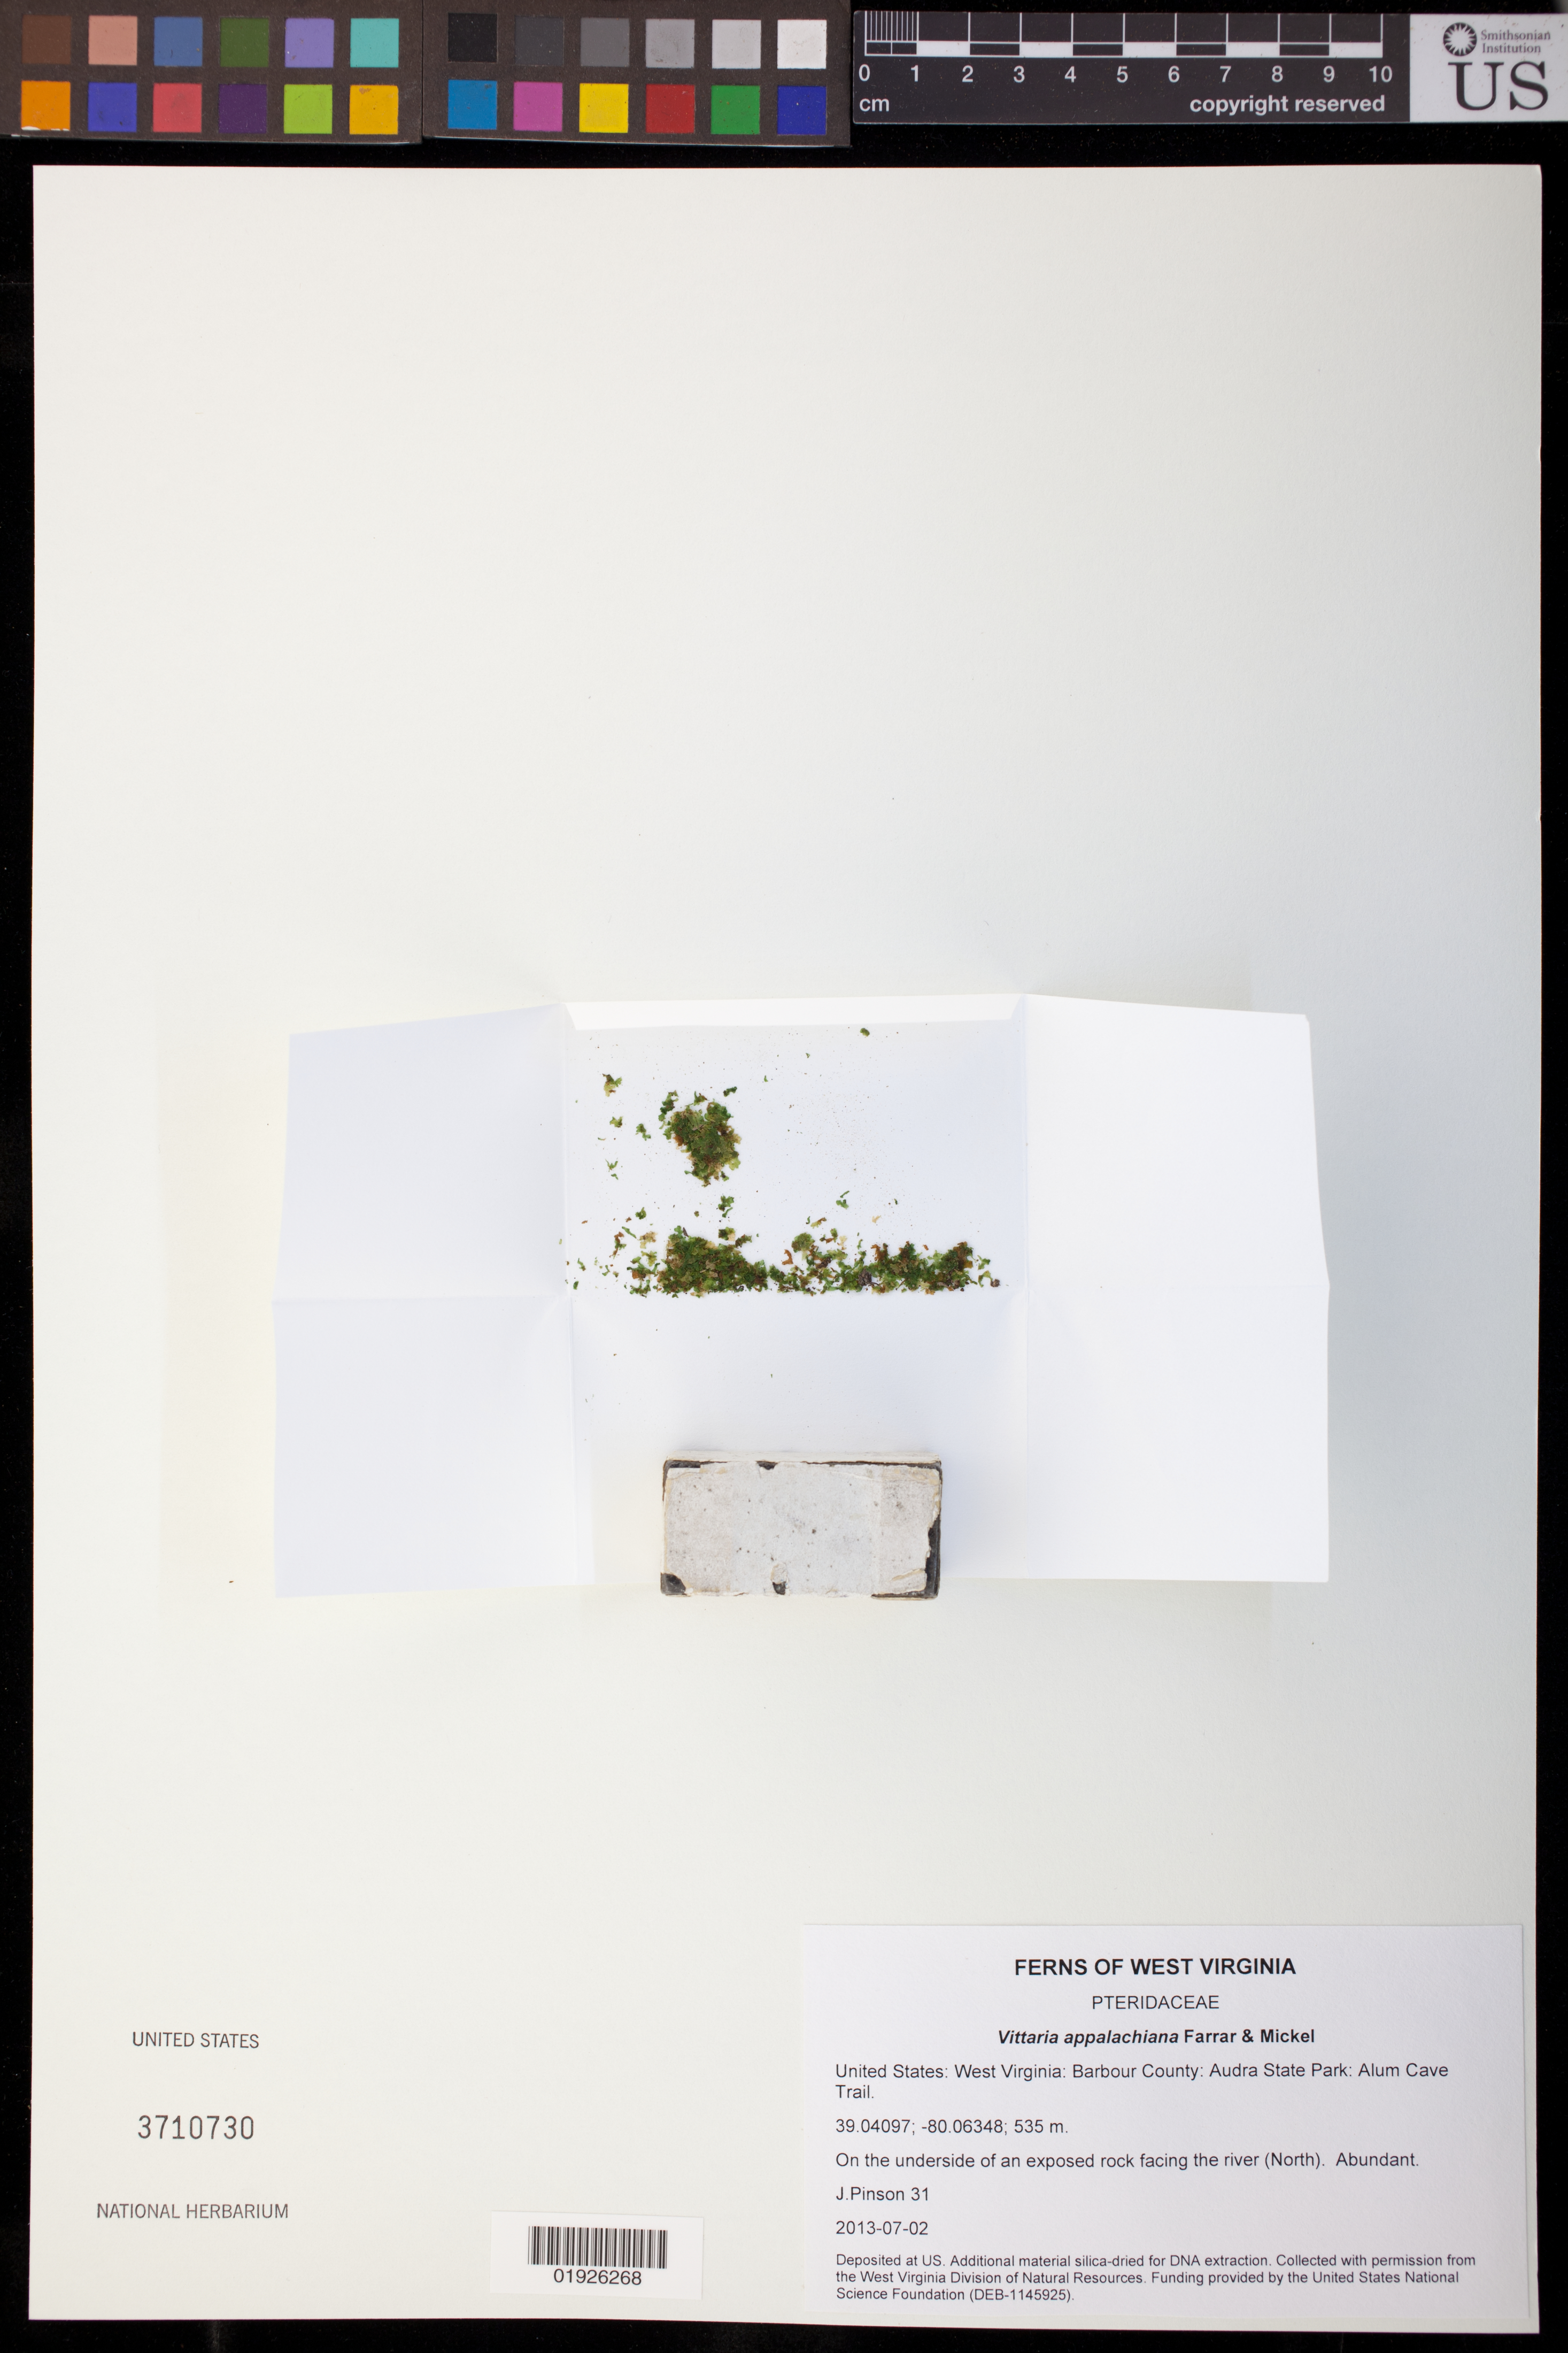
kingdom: Plantae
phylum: Tracheophyta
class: Polypodiopsida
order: Polypodiales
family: Pteridaceae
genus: Vittaria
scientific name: Vittaria appalachiana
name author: Farrar & Mickel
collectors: J. Pinson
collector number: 31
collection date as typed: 2013-07-02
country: United States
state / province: West Virginia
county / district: Barbour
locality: Audra State Park: Alum Cave Trail.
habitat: On the underside of an exposed rock facing the river (North)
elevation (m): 535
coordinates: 39.04097, -80.06348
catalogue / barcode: US 3710730